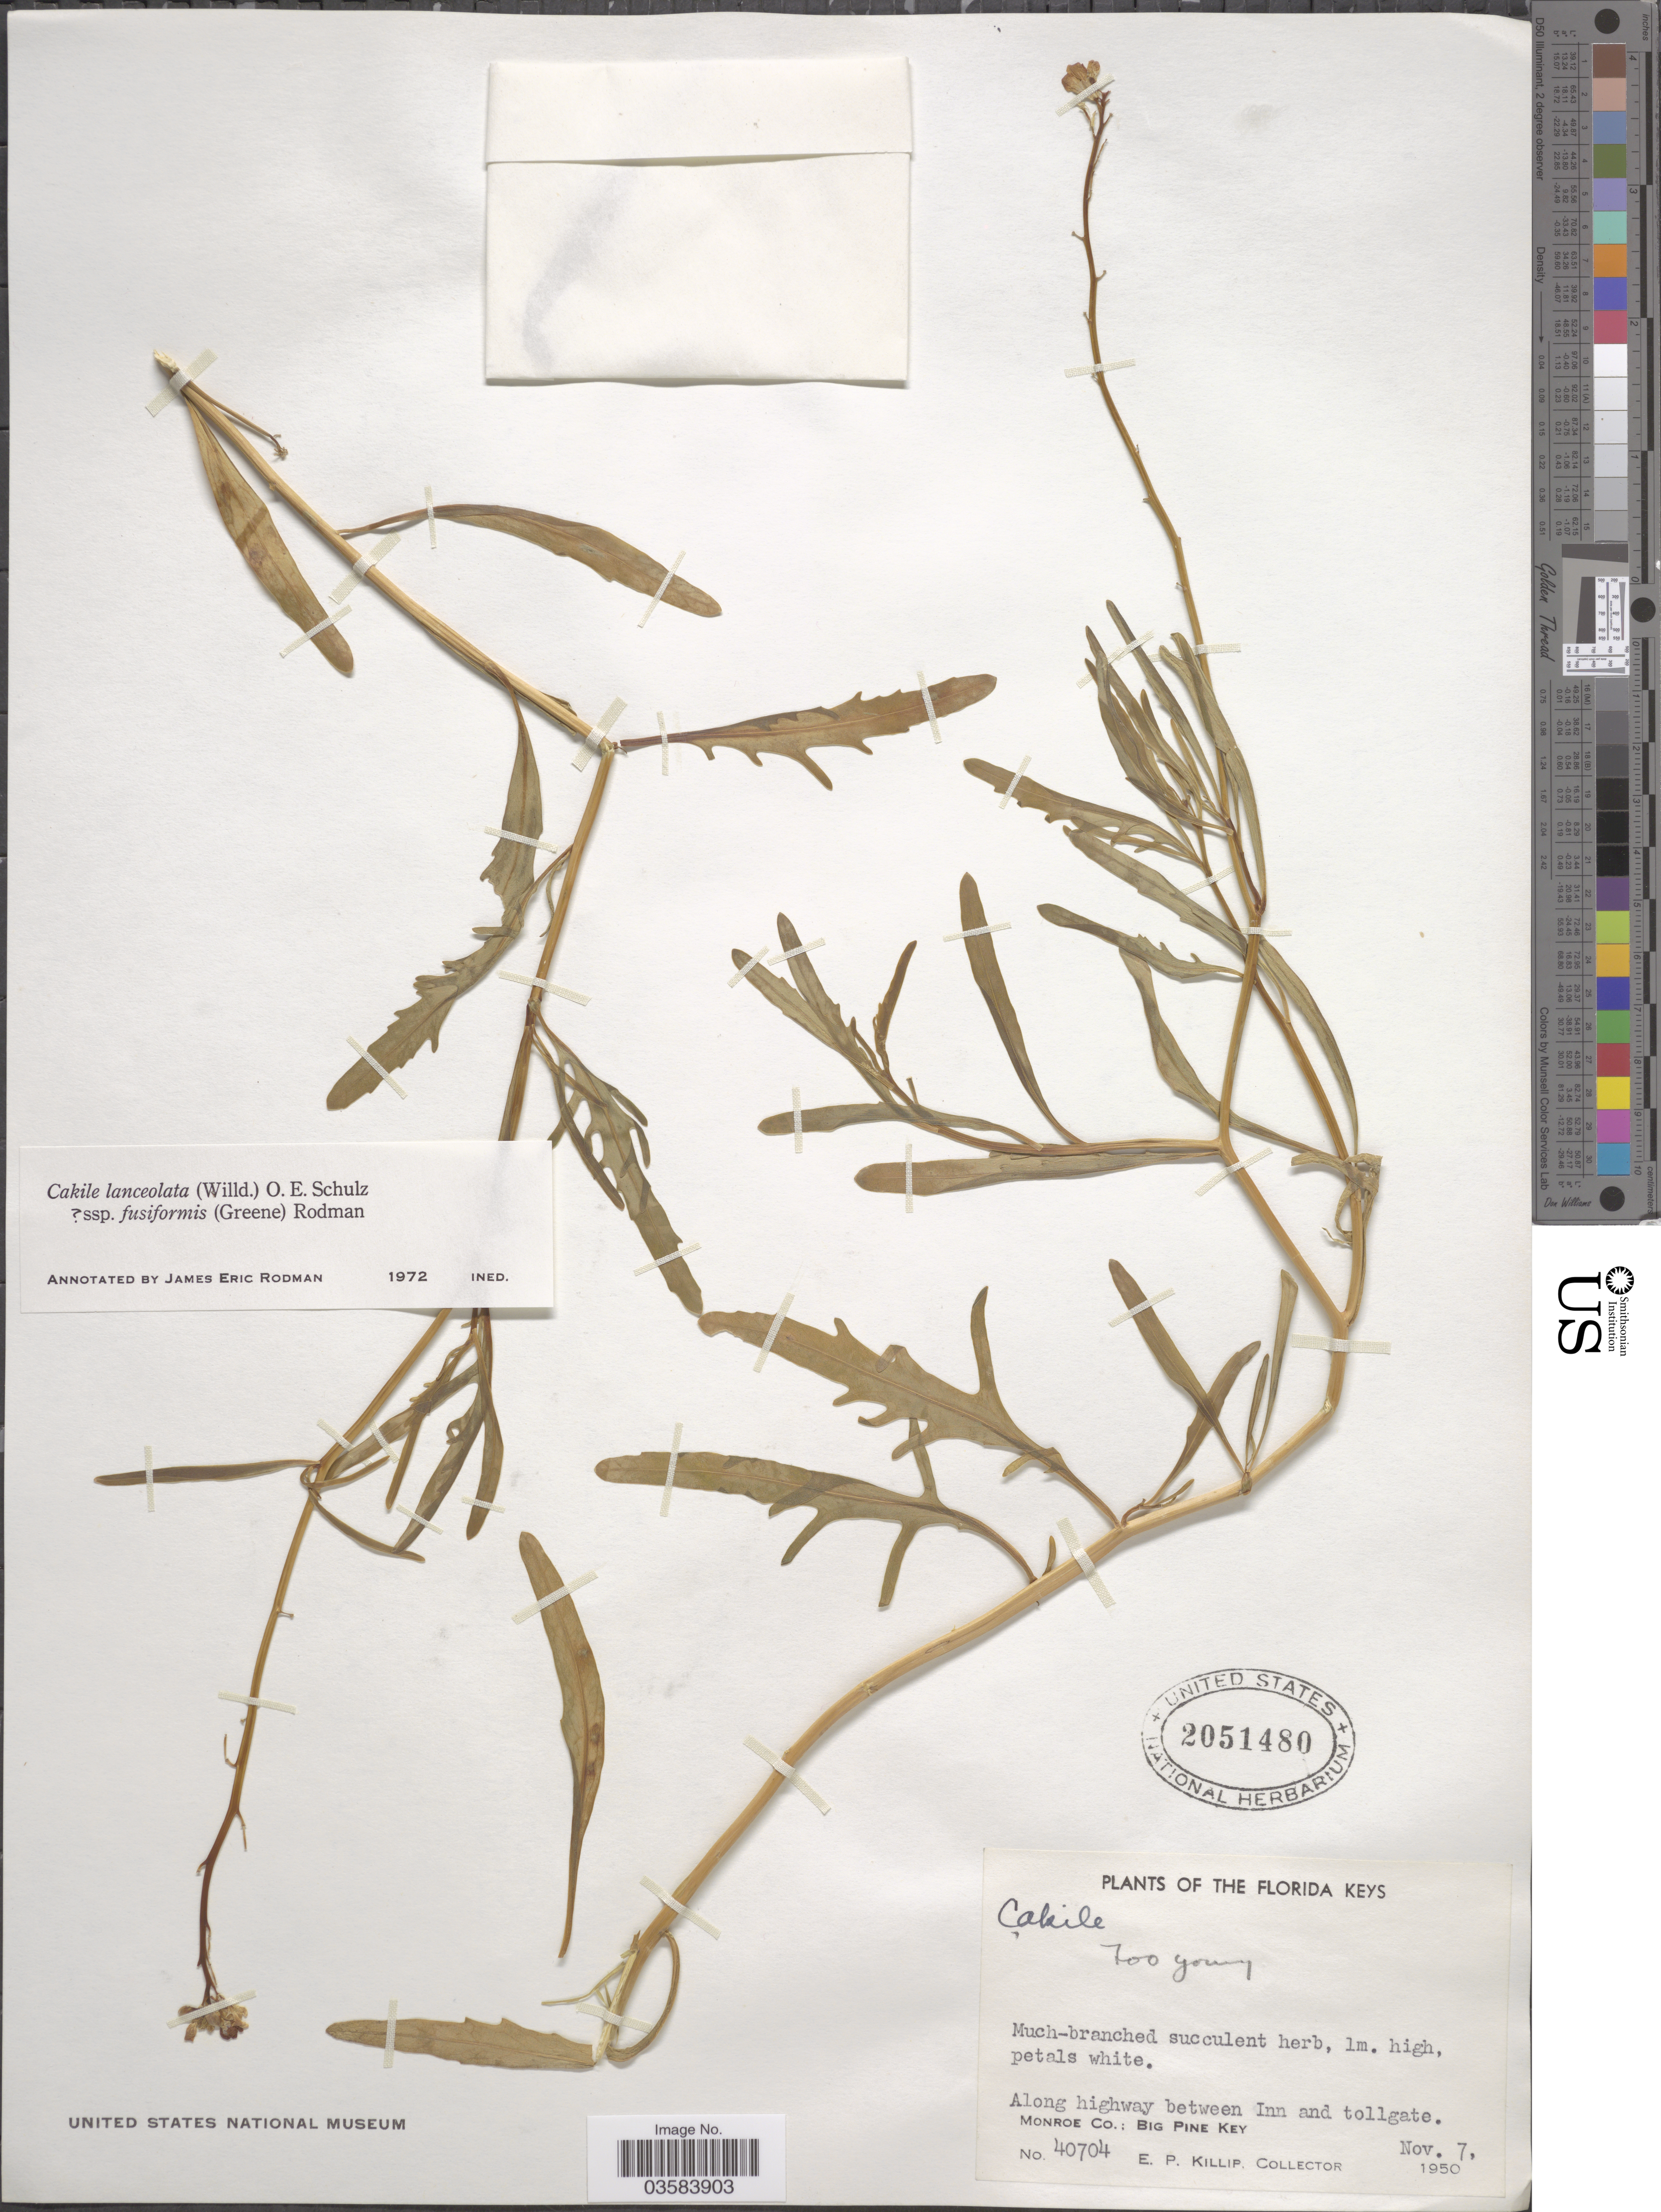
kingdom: Plantae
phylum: Tracheophyta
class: Magnoliopsida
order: Brassicales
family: Brassicaceae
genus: Cakile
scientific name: Cakile lanceolata subsp. fusiformis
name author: (Greene) Rodman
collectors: E. P. Killip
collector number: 40704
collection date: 1950-11-07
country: United States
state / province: Florida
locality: The Florida Keys. Along highway between Inn and tollgate. Monroe Co.: Big Pine Key.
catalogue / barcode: US 2051480